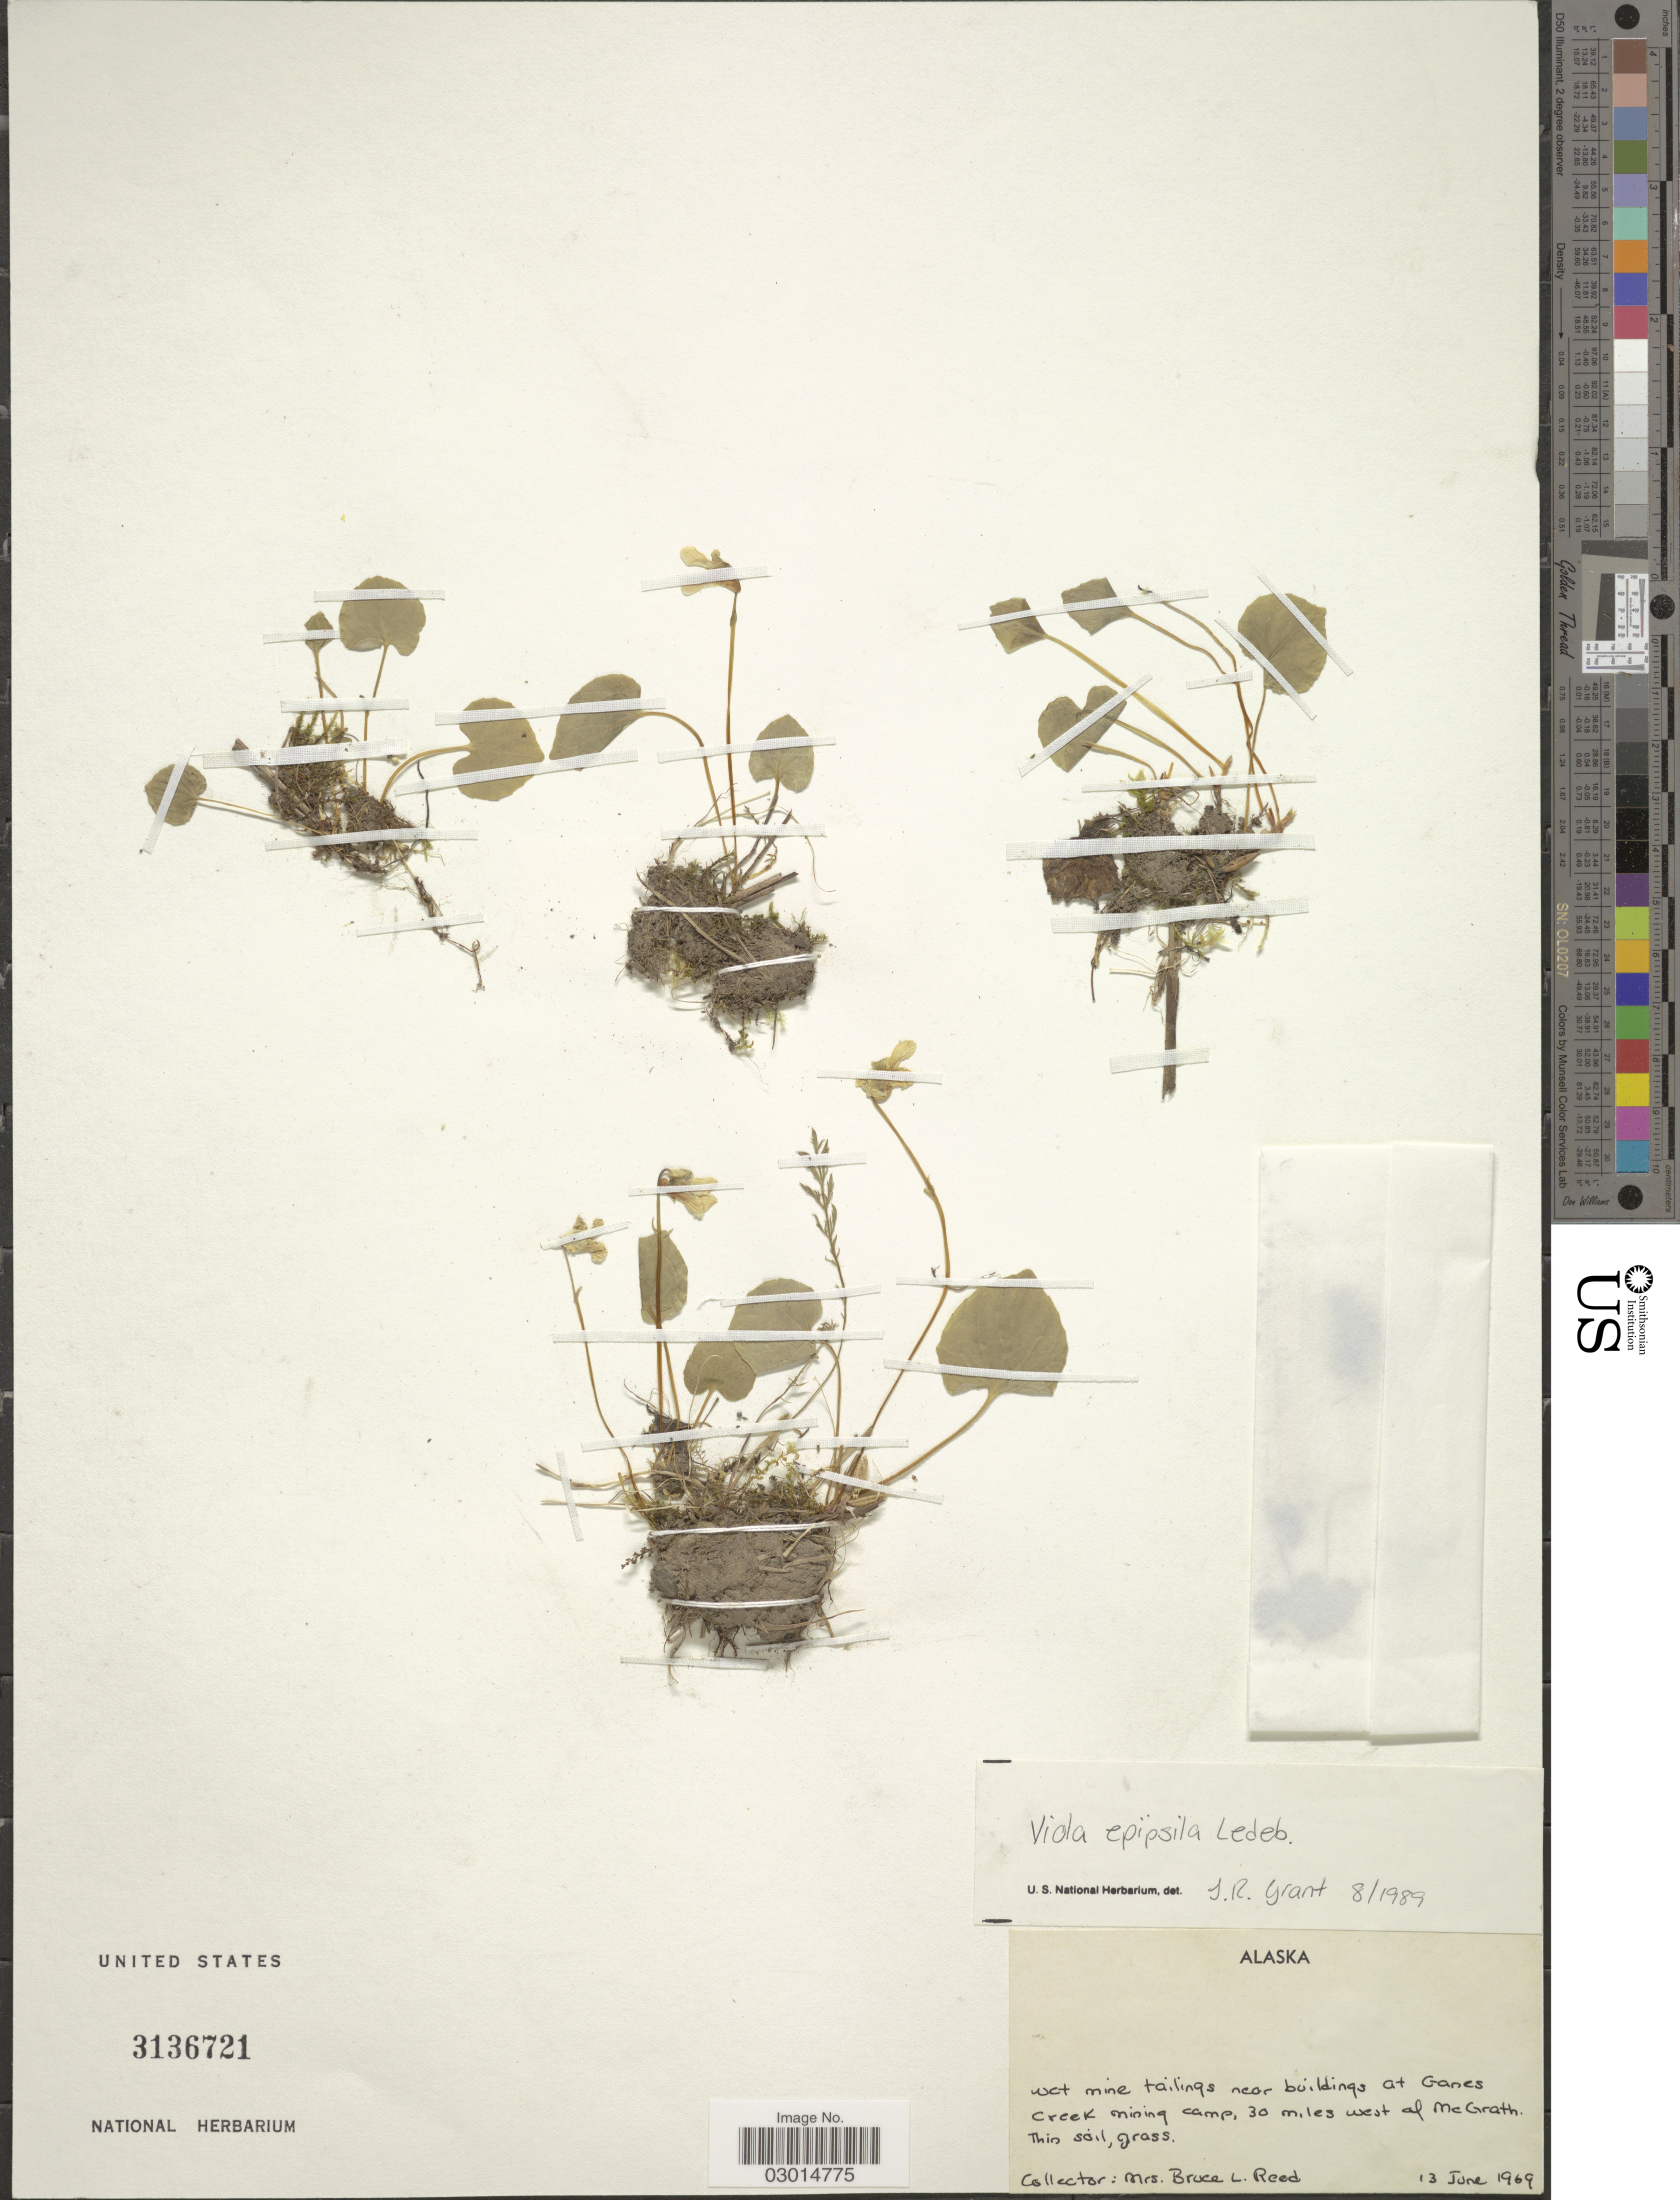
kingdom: Plantae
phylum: Tracheophyta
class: Magnoliopsida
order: Malpighiales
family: Violaceae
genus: Viola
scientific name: Viola epipsila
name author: Ledeb.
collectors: B. Reed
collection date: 1969-06-13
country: United States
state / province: Alaska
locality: Wet mine tailings near buildings at Ganes Creek mining camp, 30 miles west of McGrath.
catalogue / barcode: US 3136721